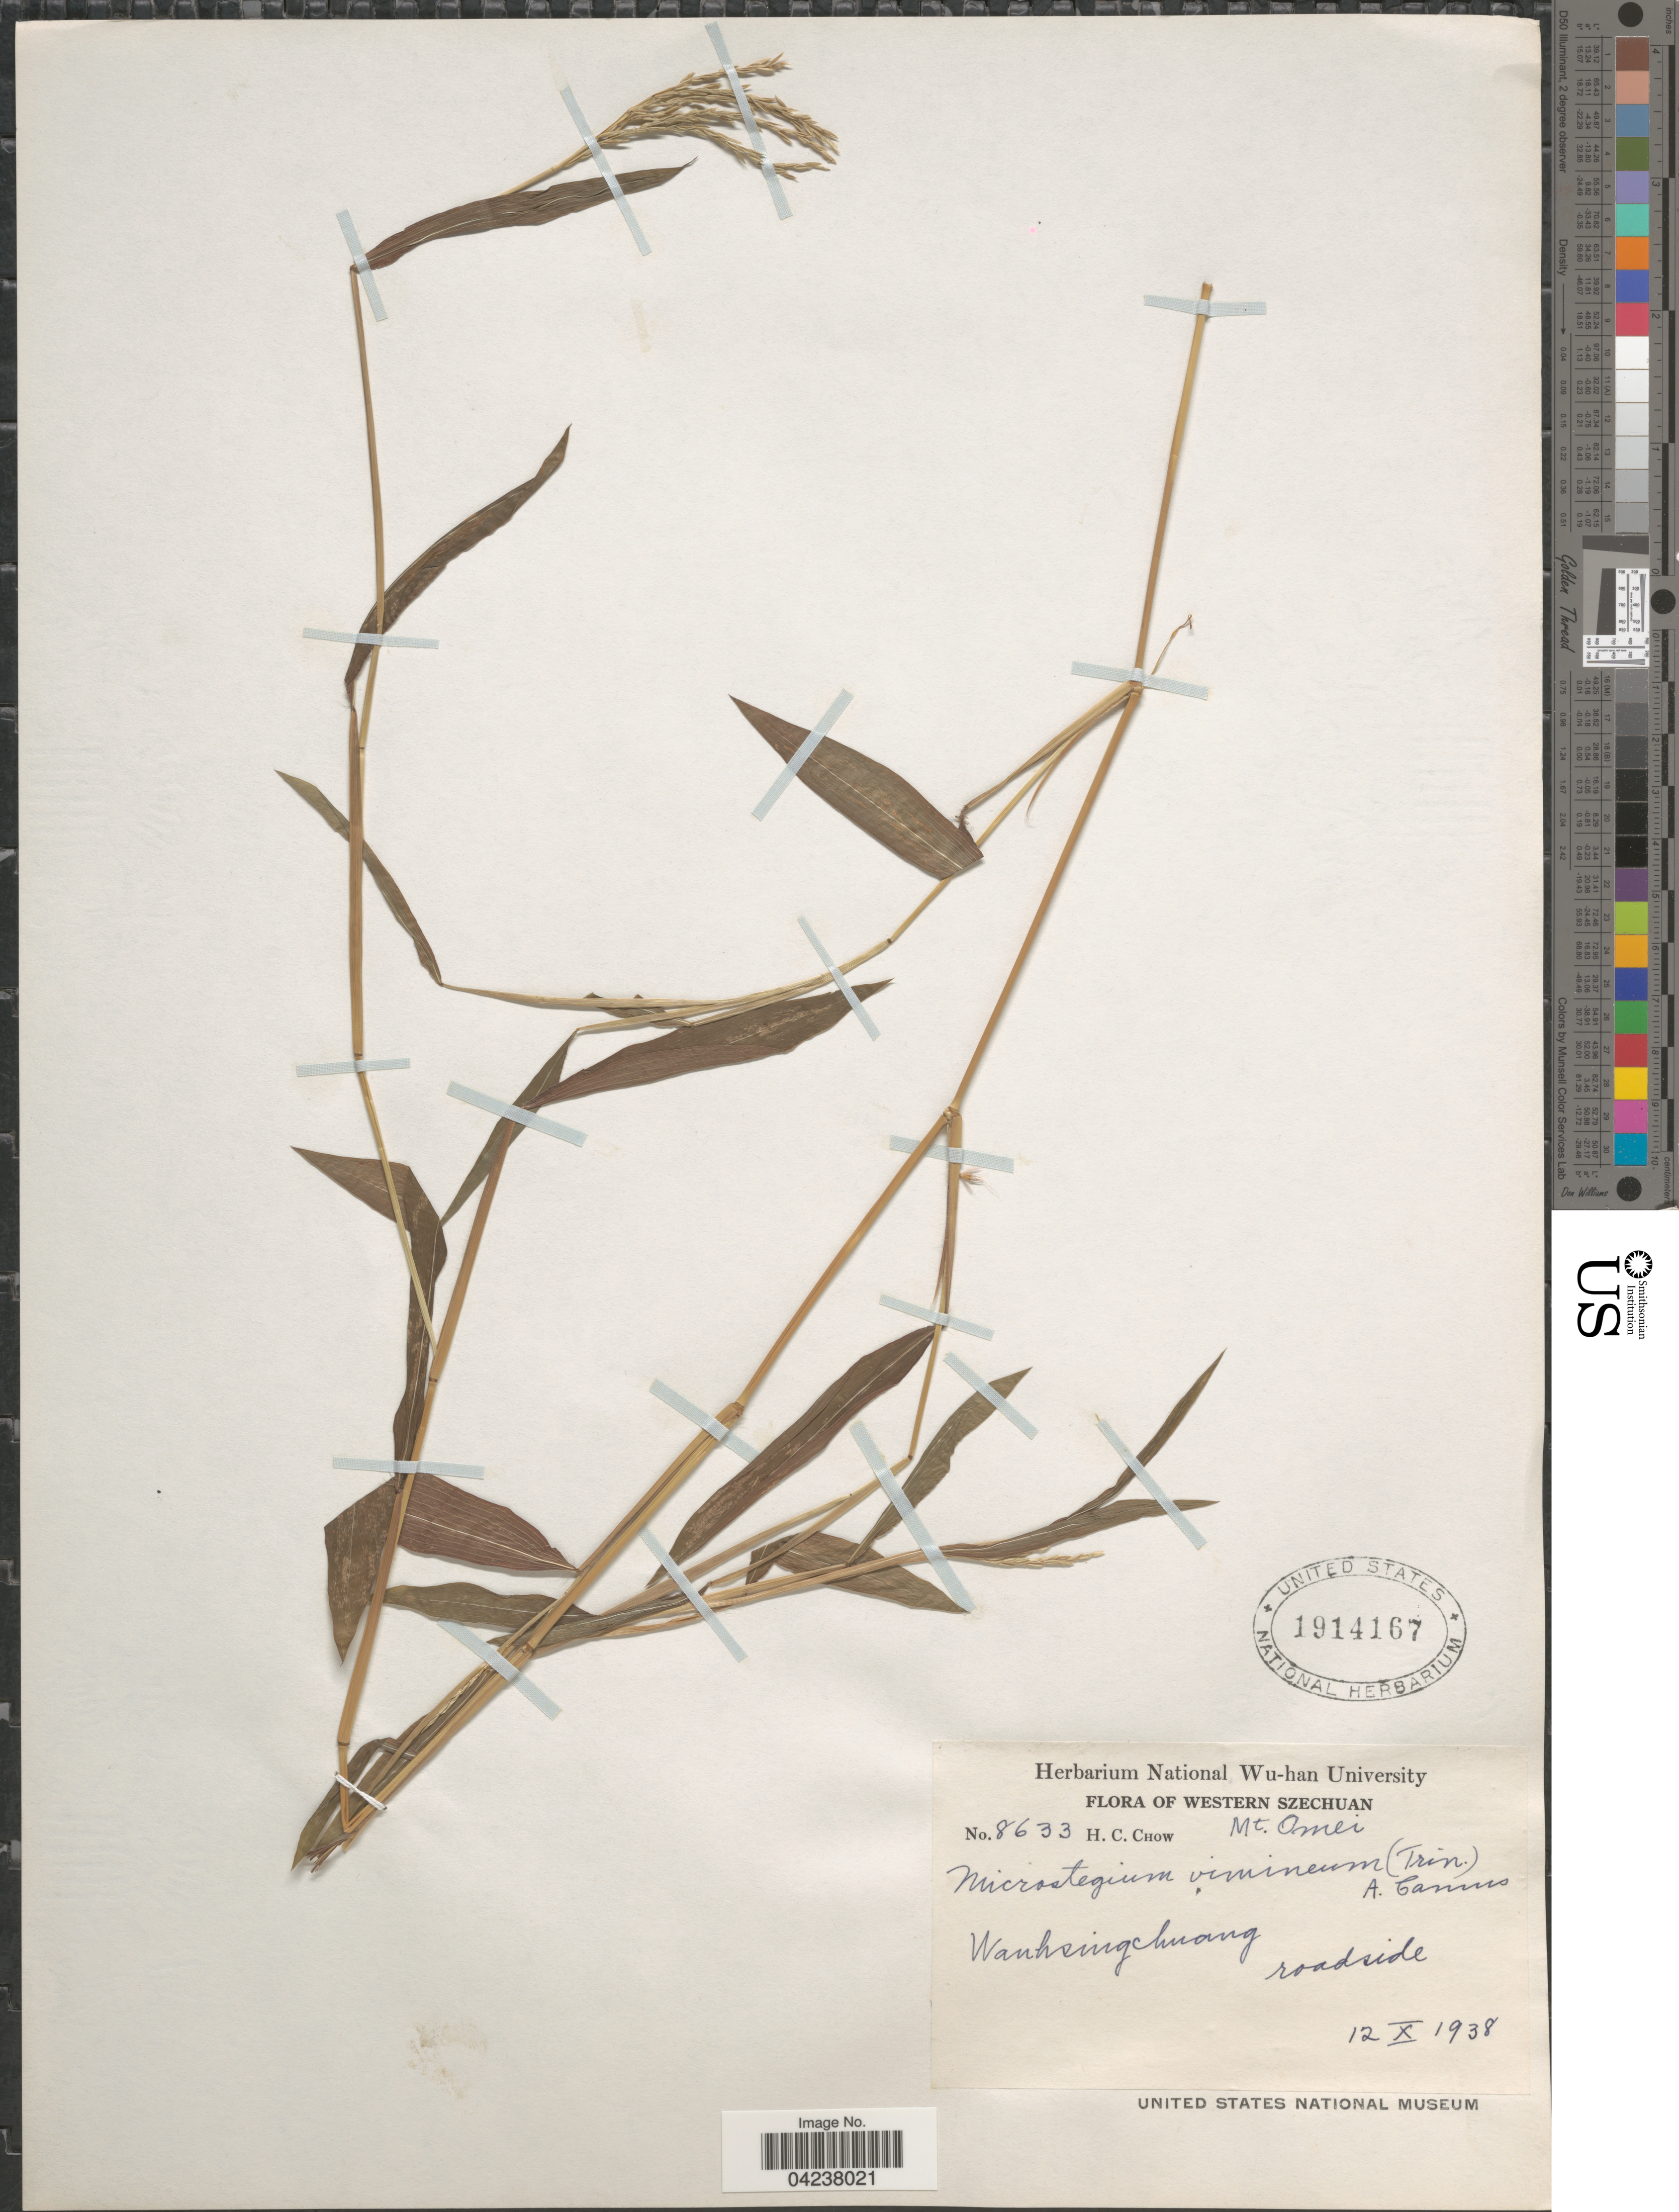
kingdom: Plantae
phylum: Tracheophyta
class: Liliopsida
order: Poales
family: Poaceae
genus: Microstegium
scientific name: Microstegium vimineum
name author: (Trin.) A. Camus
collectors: H. Chow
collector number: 8633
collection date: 1938-10-12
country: China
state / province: Sichuan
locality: Western Szechuan. Wanhsingchuang.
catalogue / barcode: US 1914167